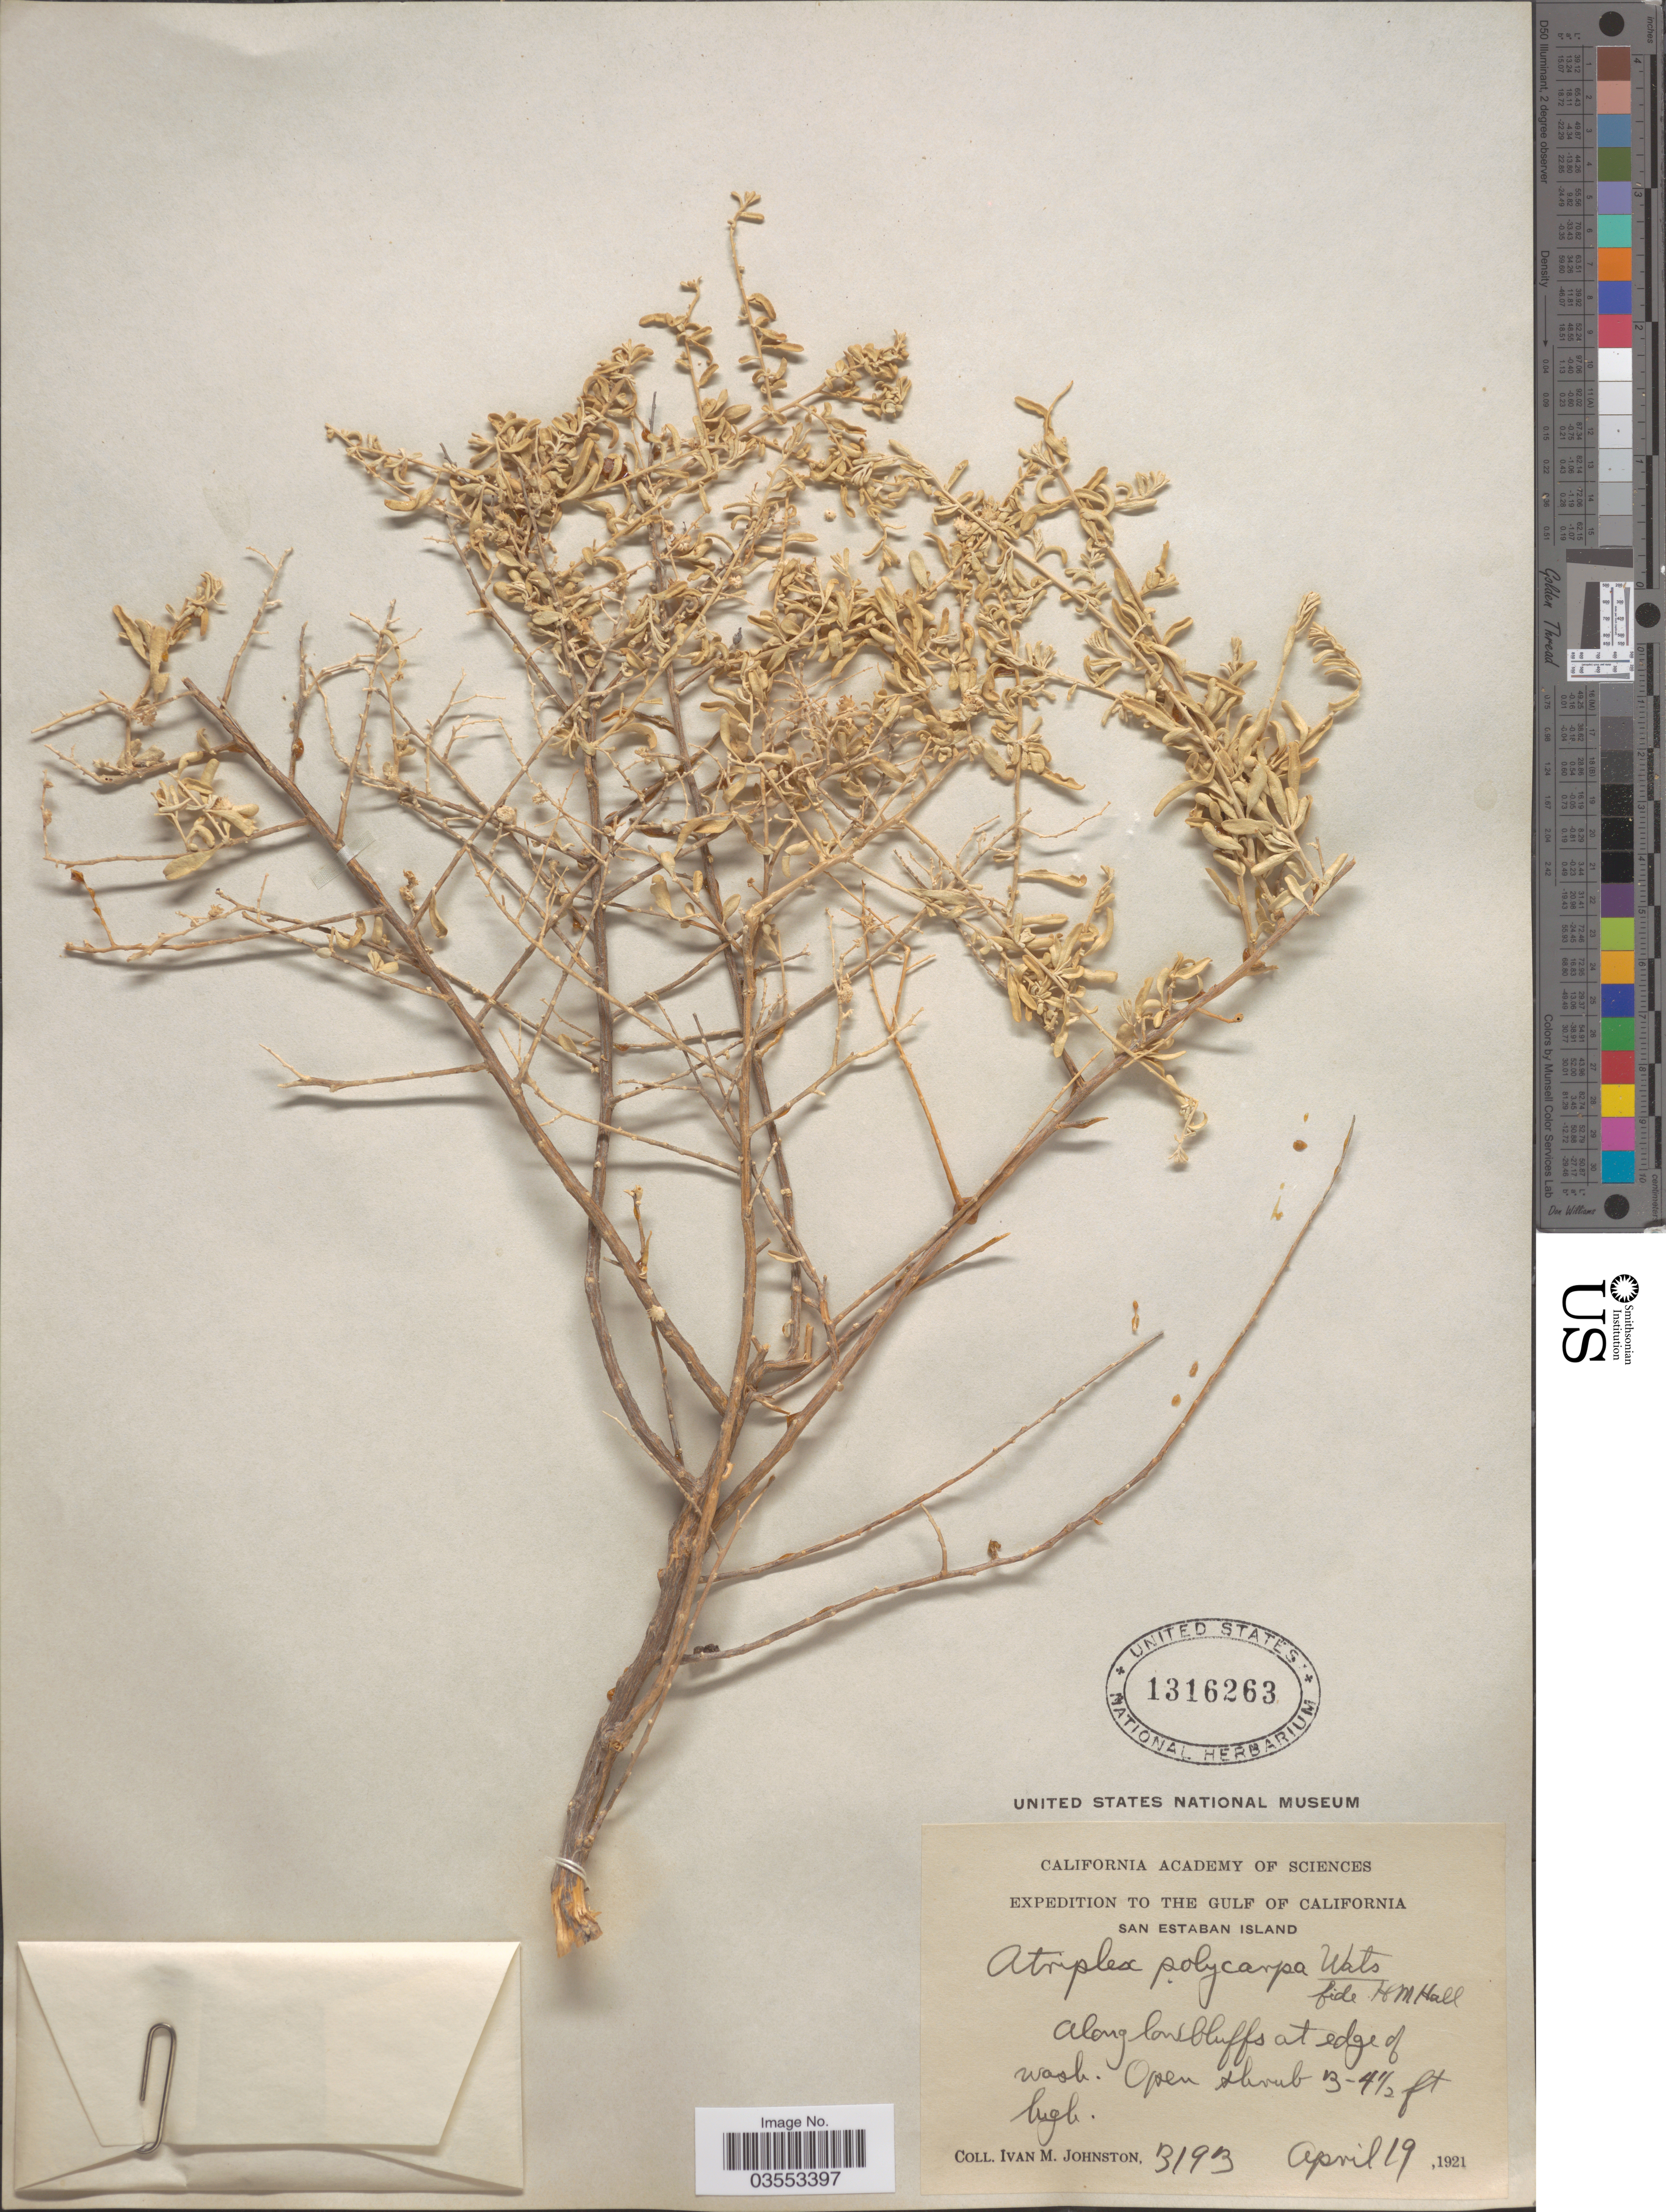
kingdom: Plantae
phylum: Tracheophyta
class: Magnoliopsida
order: Caryophyllales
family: Amaranthaceae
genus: Atriplex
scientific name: Atriplex polycarpa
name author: (Torr.) S. Watson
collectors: I.M. Johnston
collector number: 3193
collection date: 1921-04-19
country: Mexico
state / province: Sonora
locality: The Gulf of California. San Estaban Island.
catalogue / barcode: US 1316263